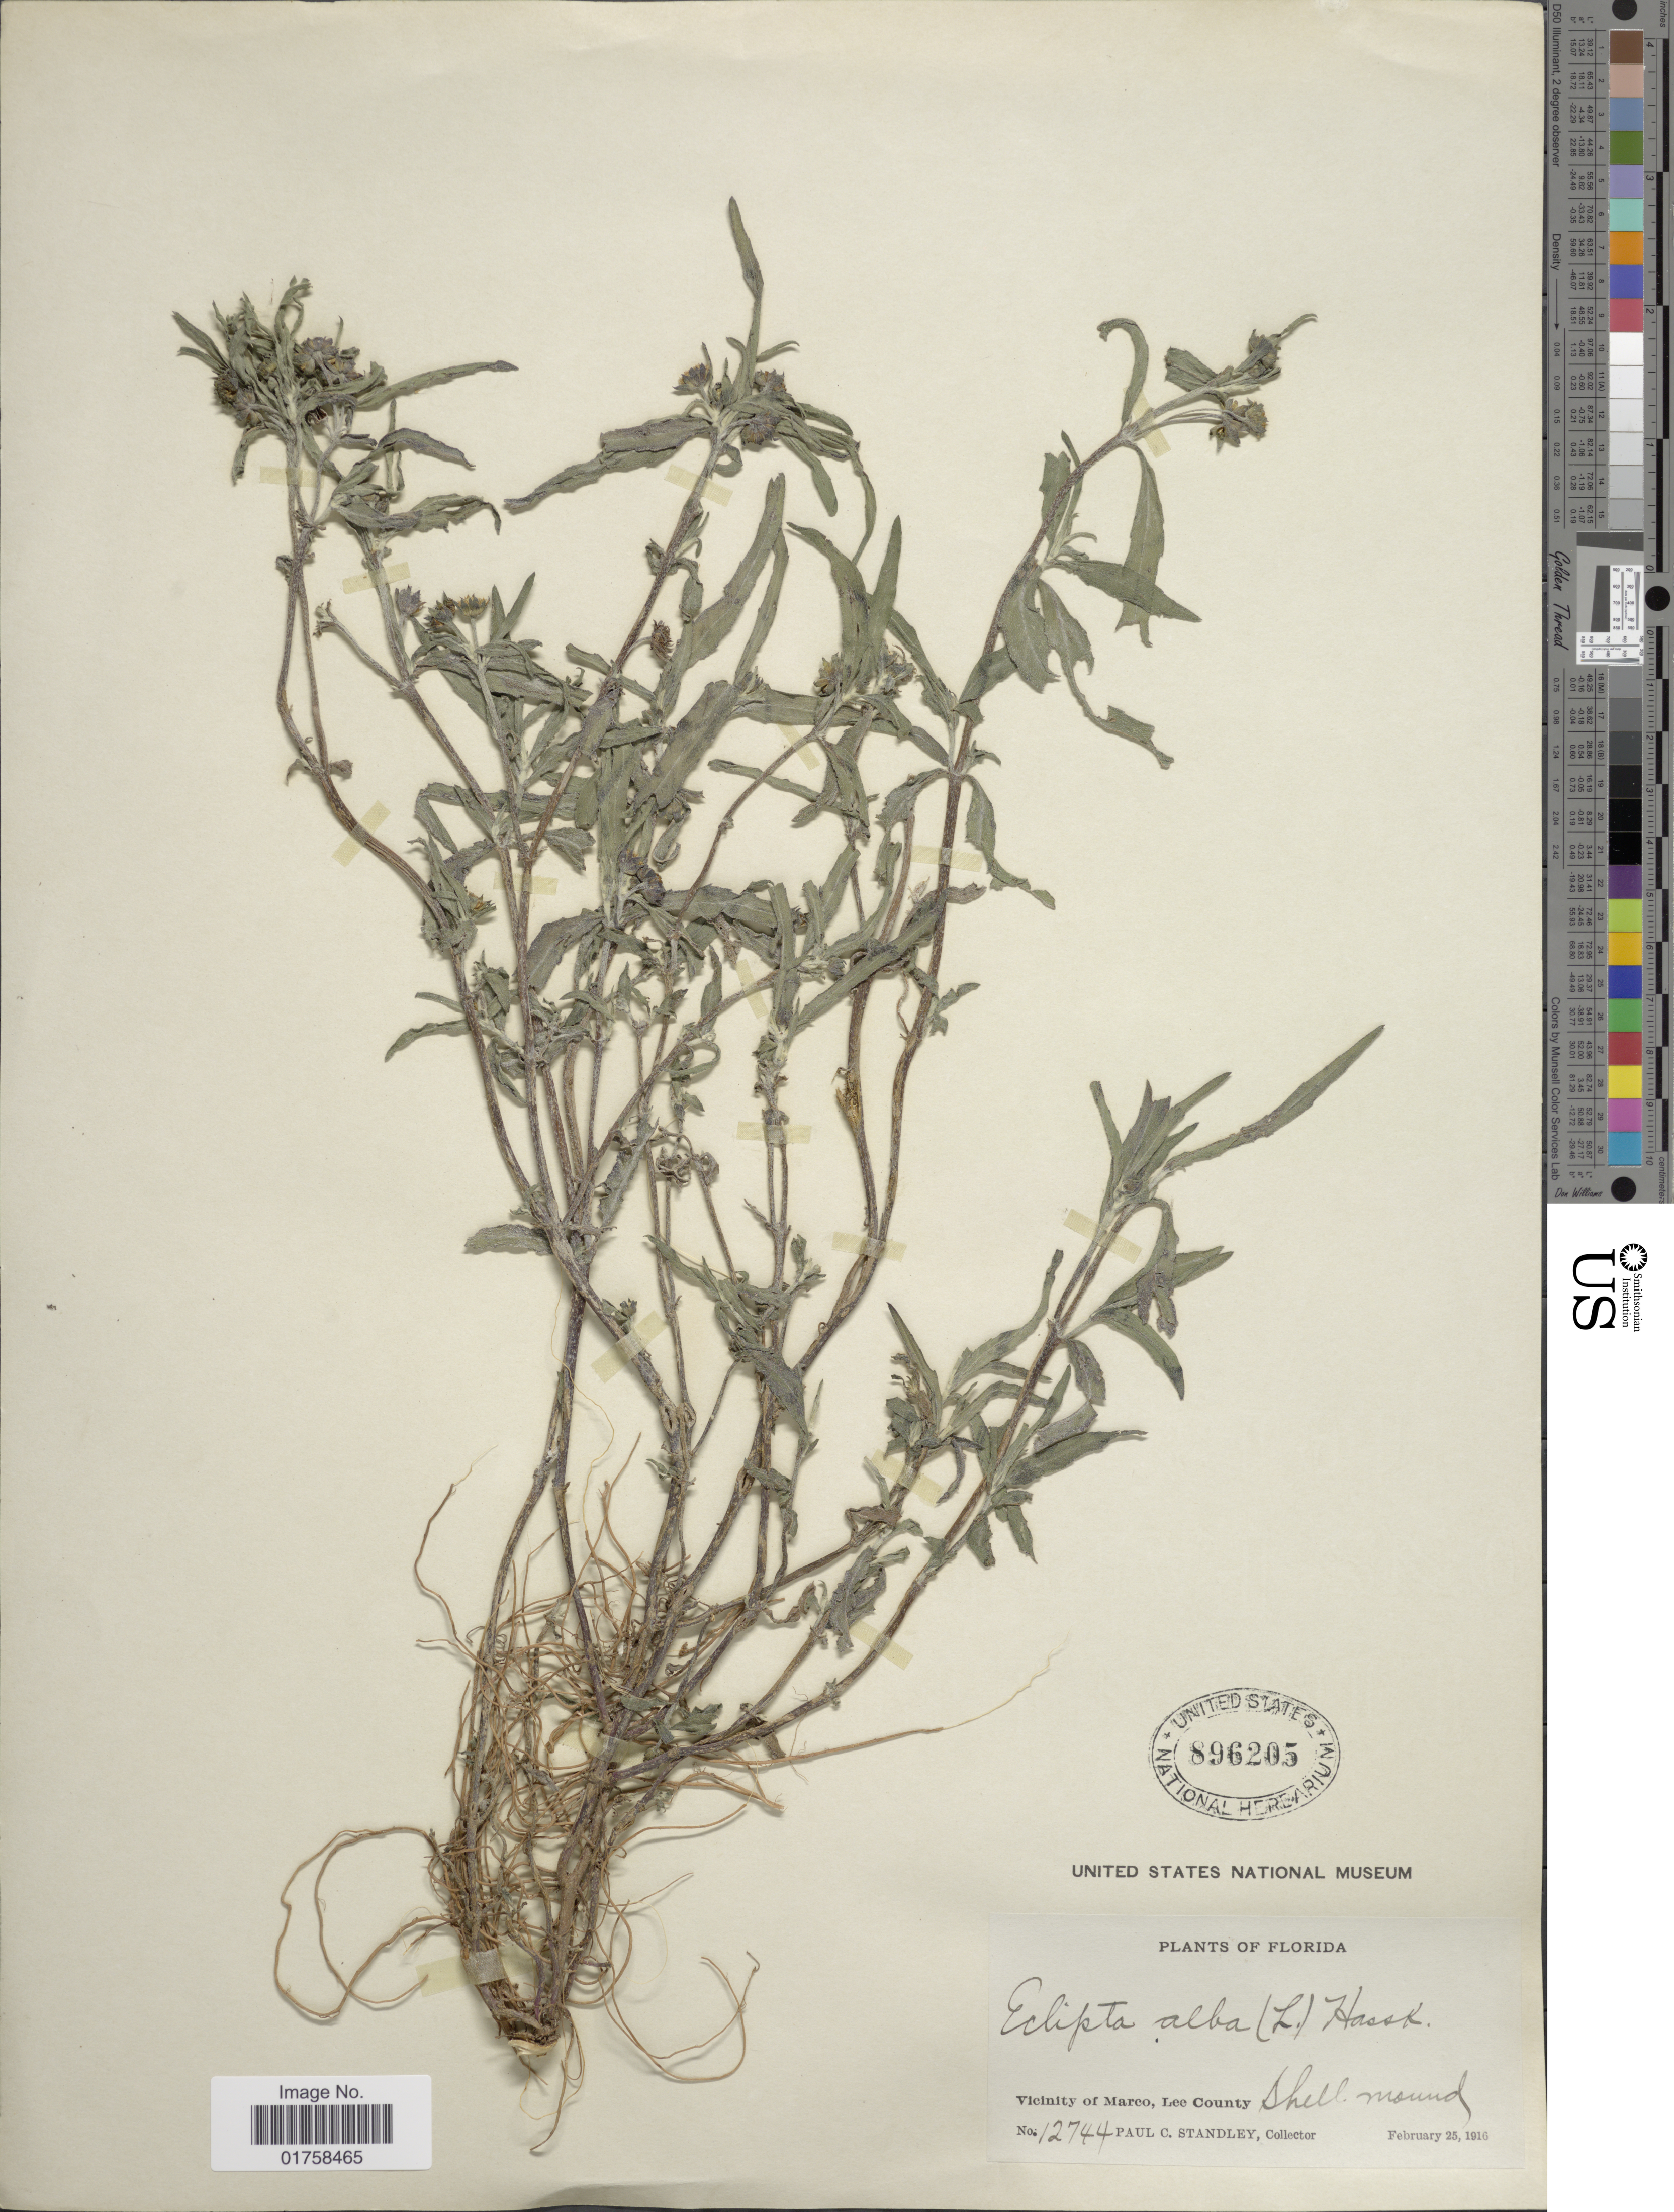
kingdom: Plantae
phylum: Tracheophyta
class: Magnoliopsida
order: Asterales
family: Asteraceae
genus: Eclipta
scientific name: Eclipta alba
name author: (L.) Hassk.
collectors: P. C. Standley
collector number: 12744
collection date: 1916-02-25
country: United States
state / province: Florida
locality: Florida. Vicinity of Marco, Lee County, Shell mound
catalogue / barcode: US 896205